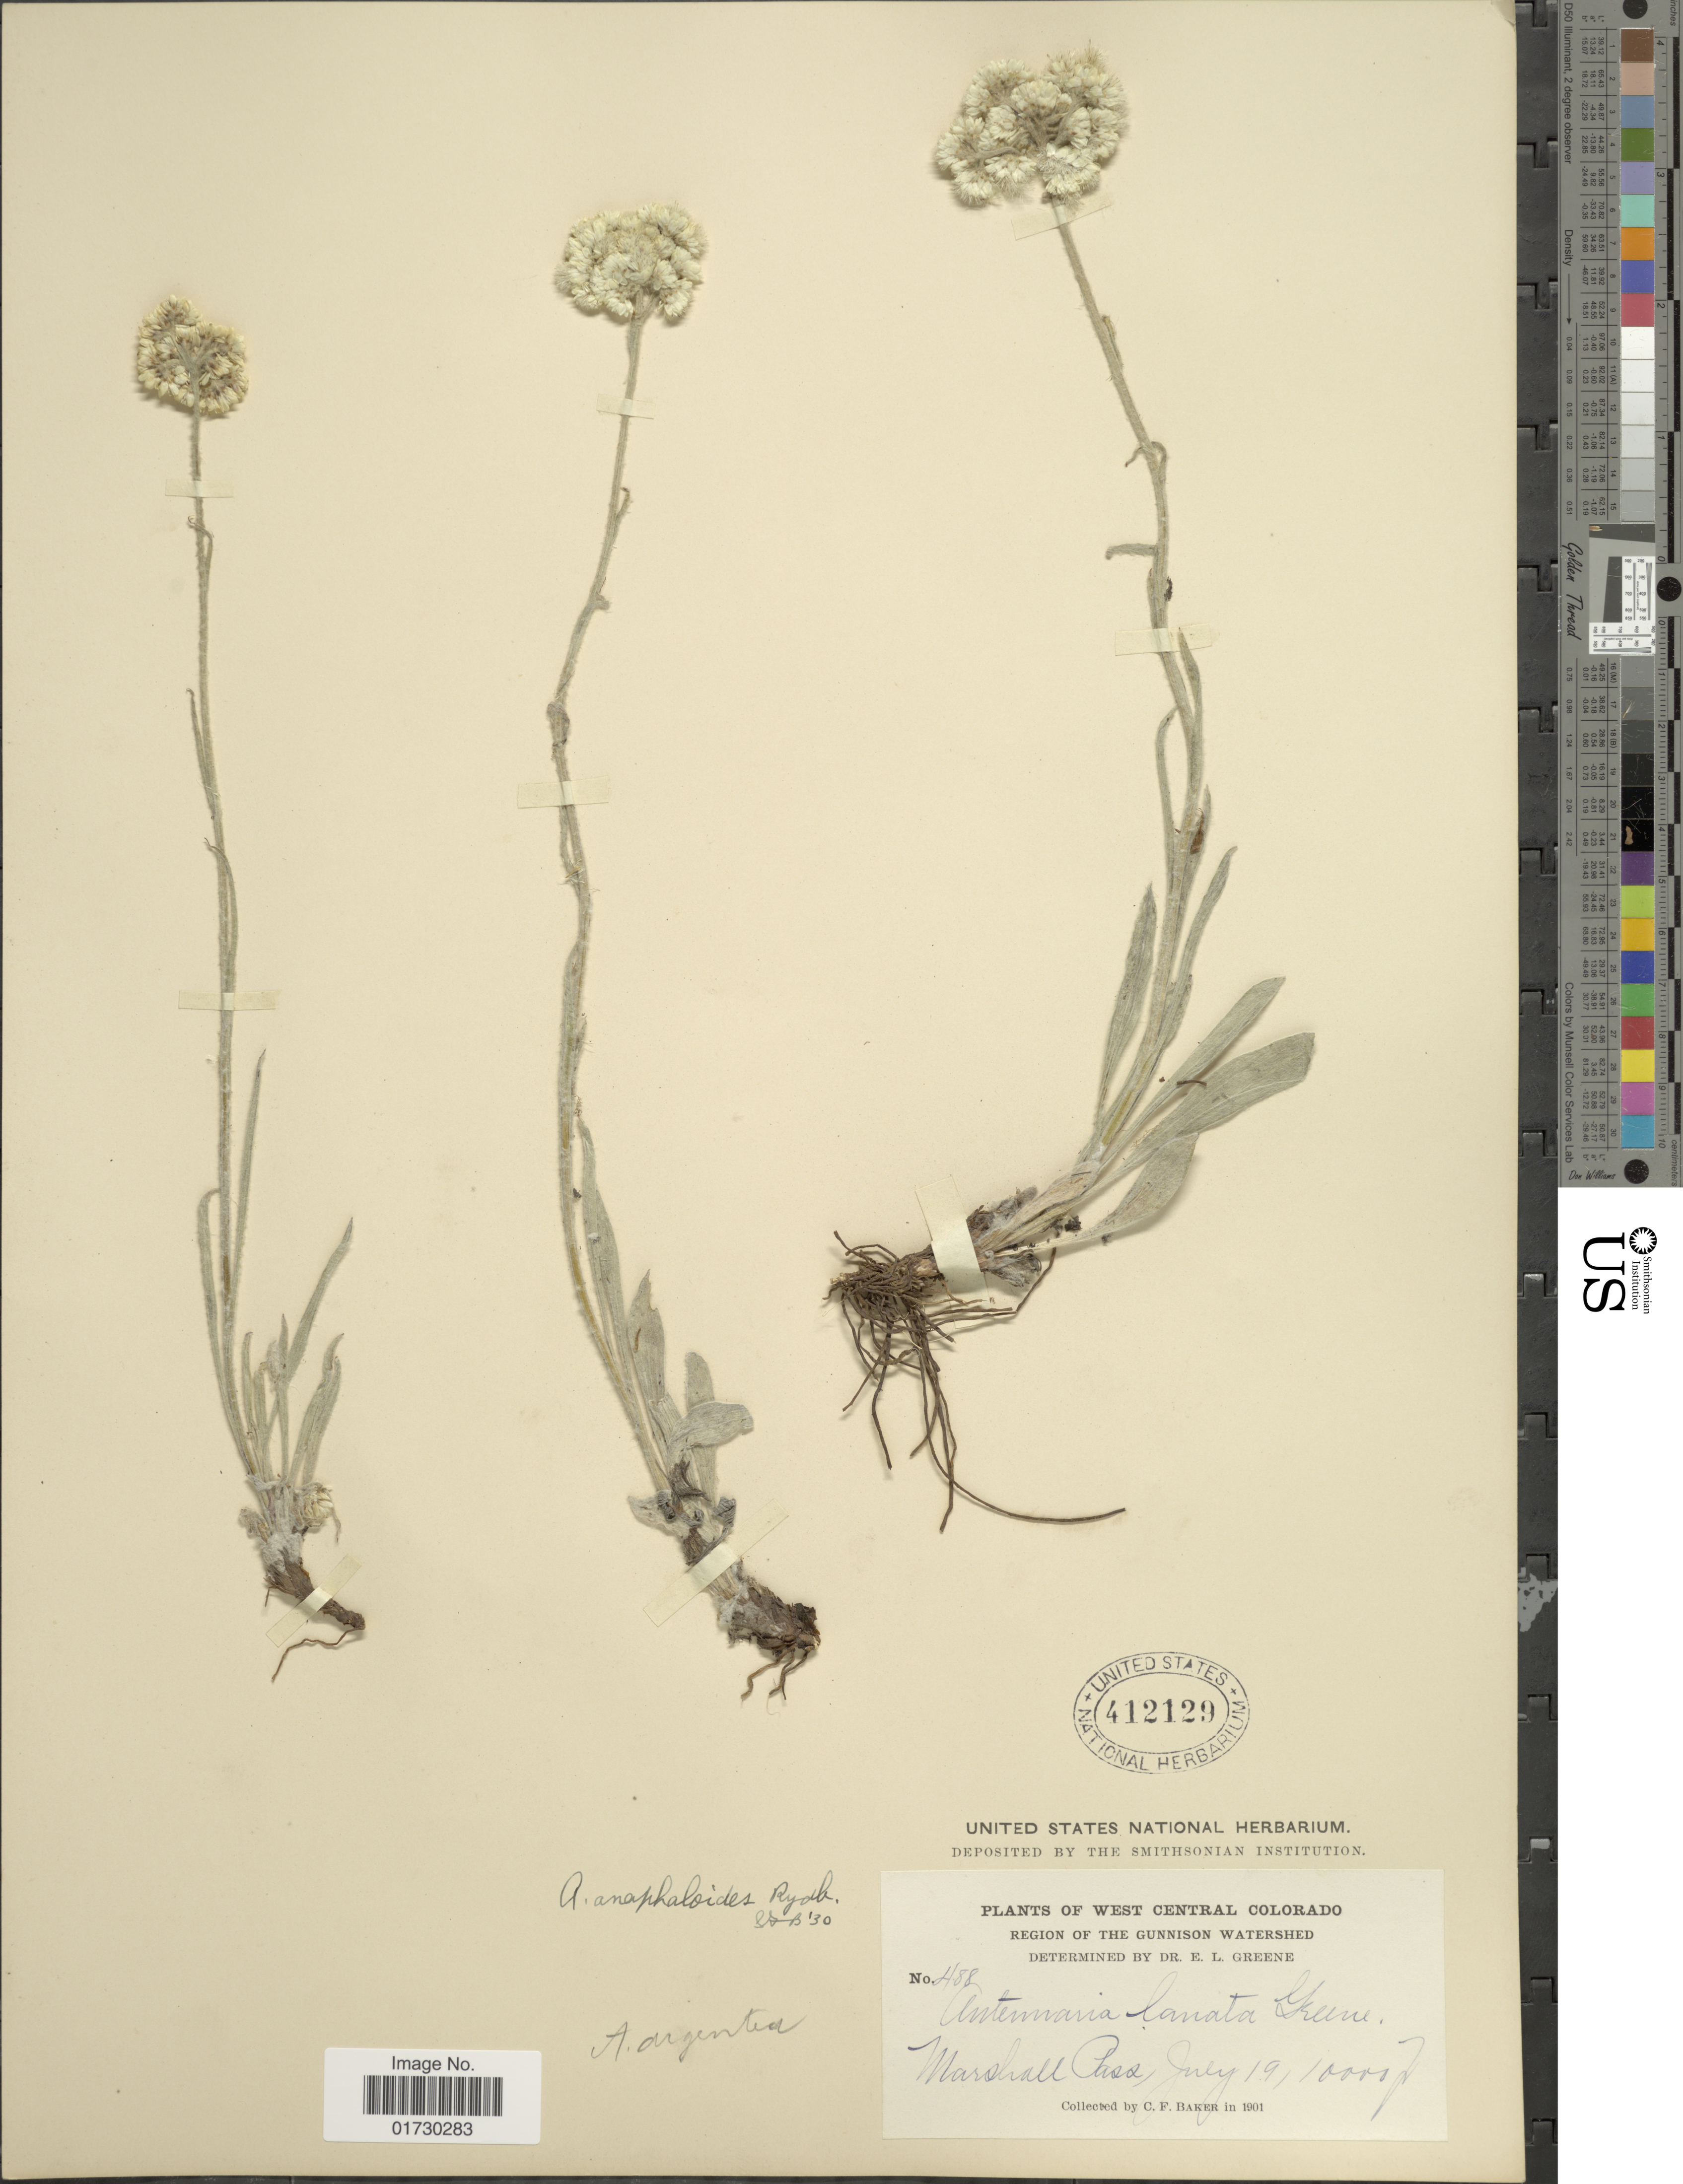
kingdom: Plantae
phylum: Tracheophyta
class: Magnoliopsida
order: Asterales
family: Asteraceae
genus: Antennaria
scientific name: Antennaria anaphaloides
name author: Rydb.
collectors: C. F. Baker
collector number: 488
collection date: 1901-07-19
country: United States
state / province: Colorado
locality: West Central Colorado, Marshall Pass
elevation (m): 305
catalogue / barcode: US 412129